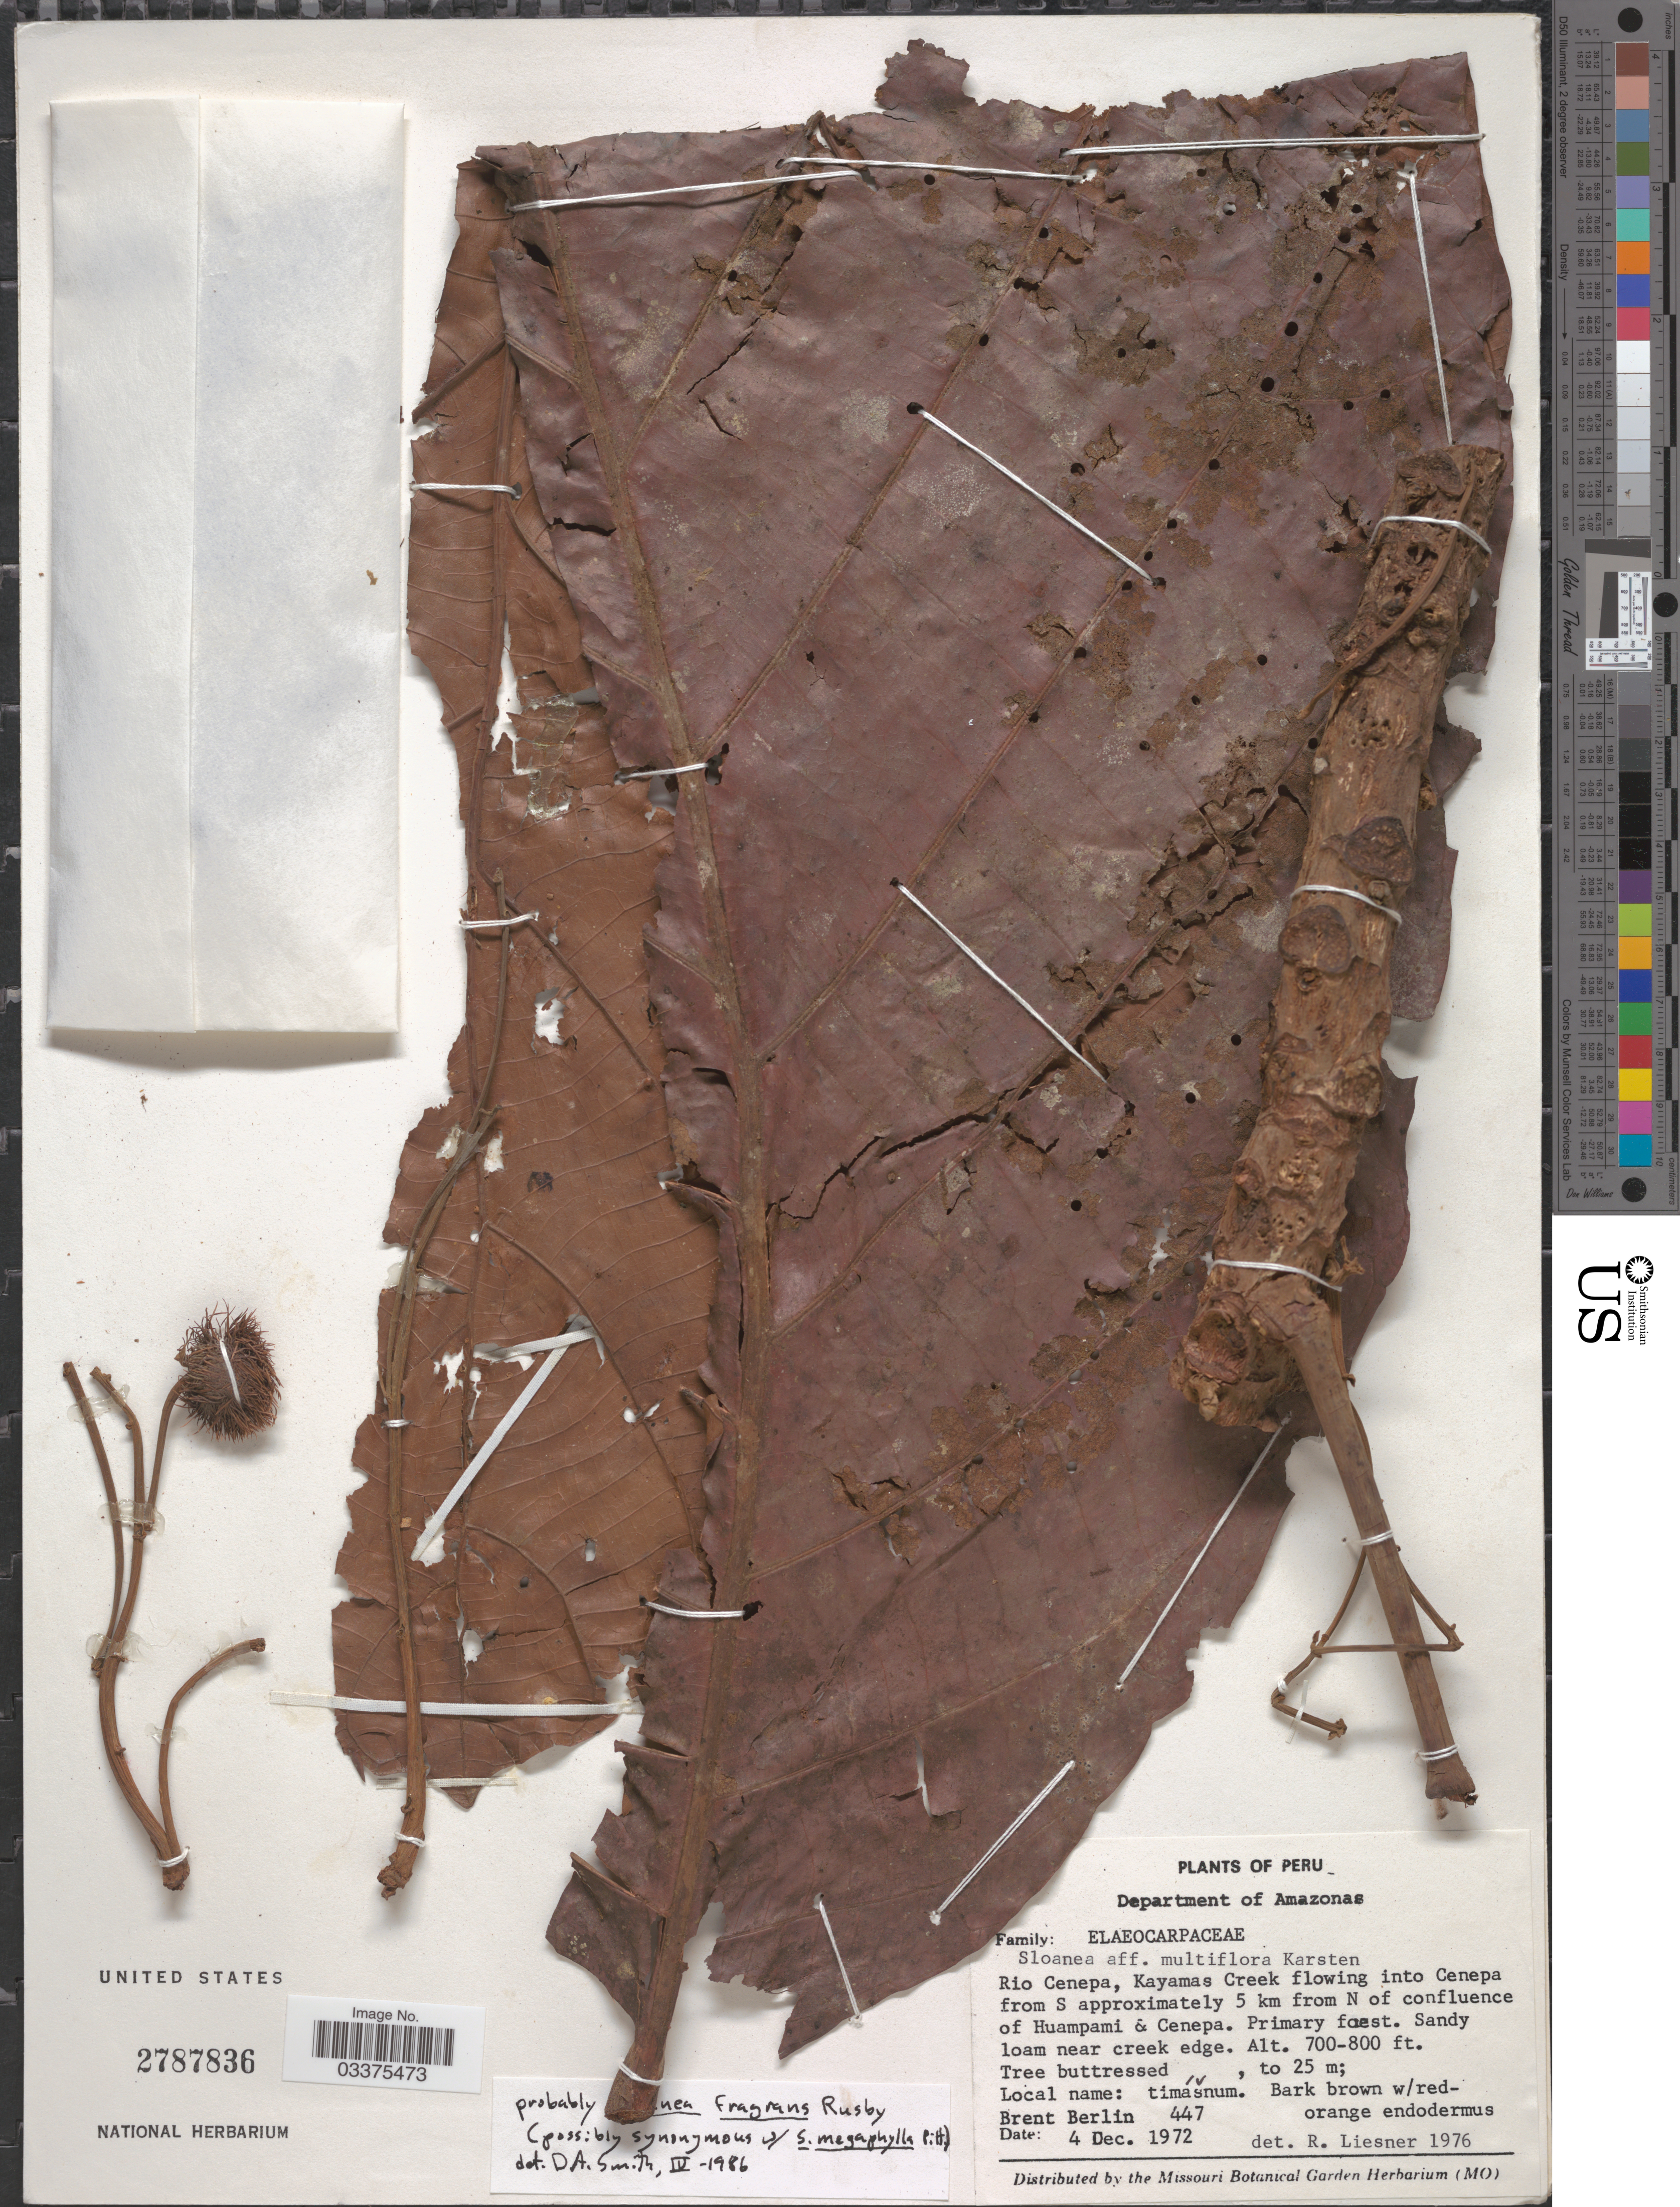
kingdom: Plantae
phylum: Tracheophyta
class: Magnoliopsida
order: Oxalidales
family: Elaeocarpaceae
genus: Sloanea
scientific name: Sloanea fragrans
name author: Rusby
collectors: B. Berlin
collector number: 447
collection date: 1972-12-04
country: Peru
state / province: Amazonas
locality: Department of Amazonas. Rio Cenepa, Kayamas Creek flowing into Cenepa from S approximately 5 km from N of confluence of Huampami & Cenepa.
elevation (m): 213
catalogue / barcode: US 2787836